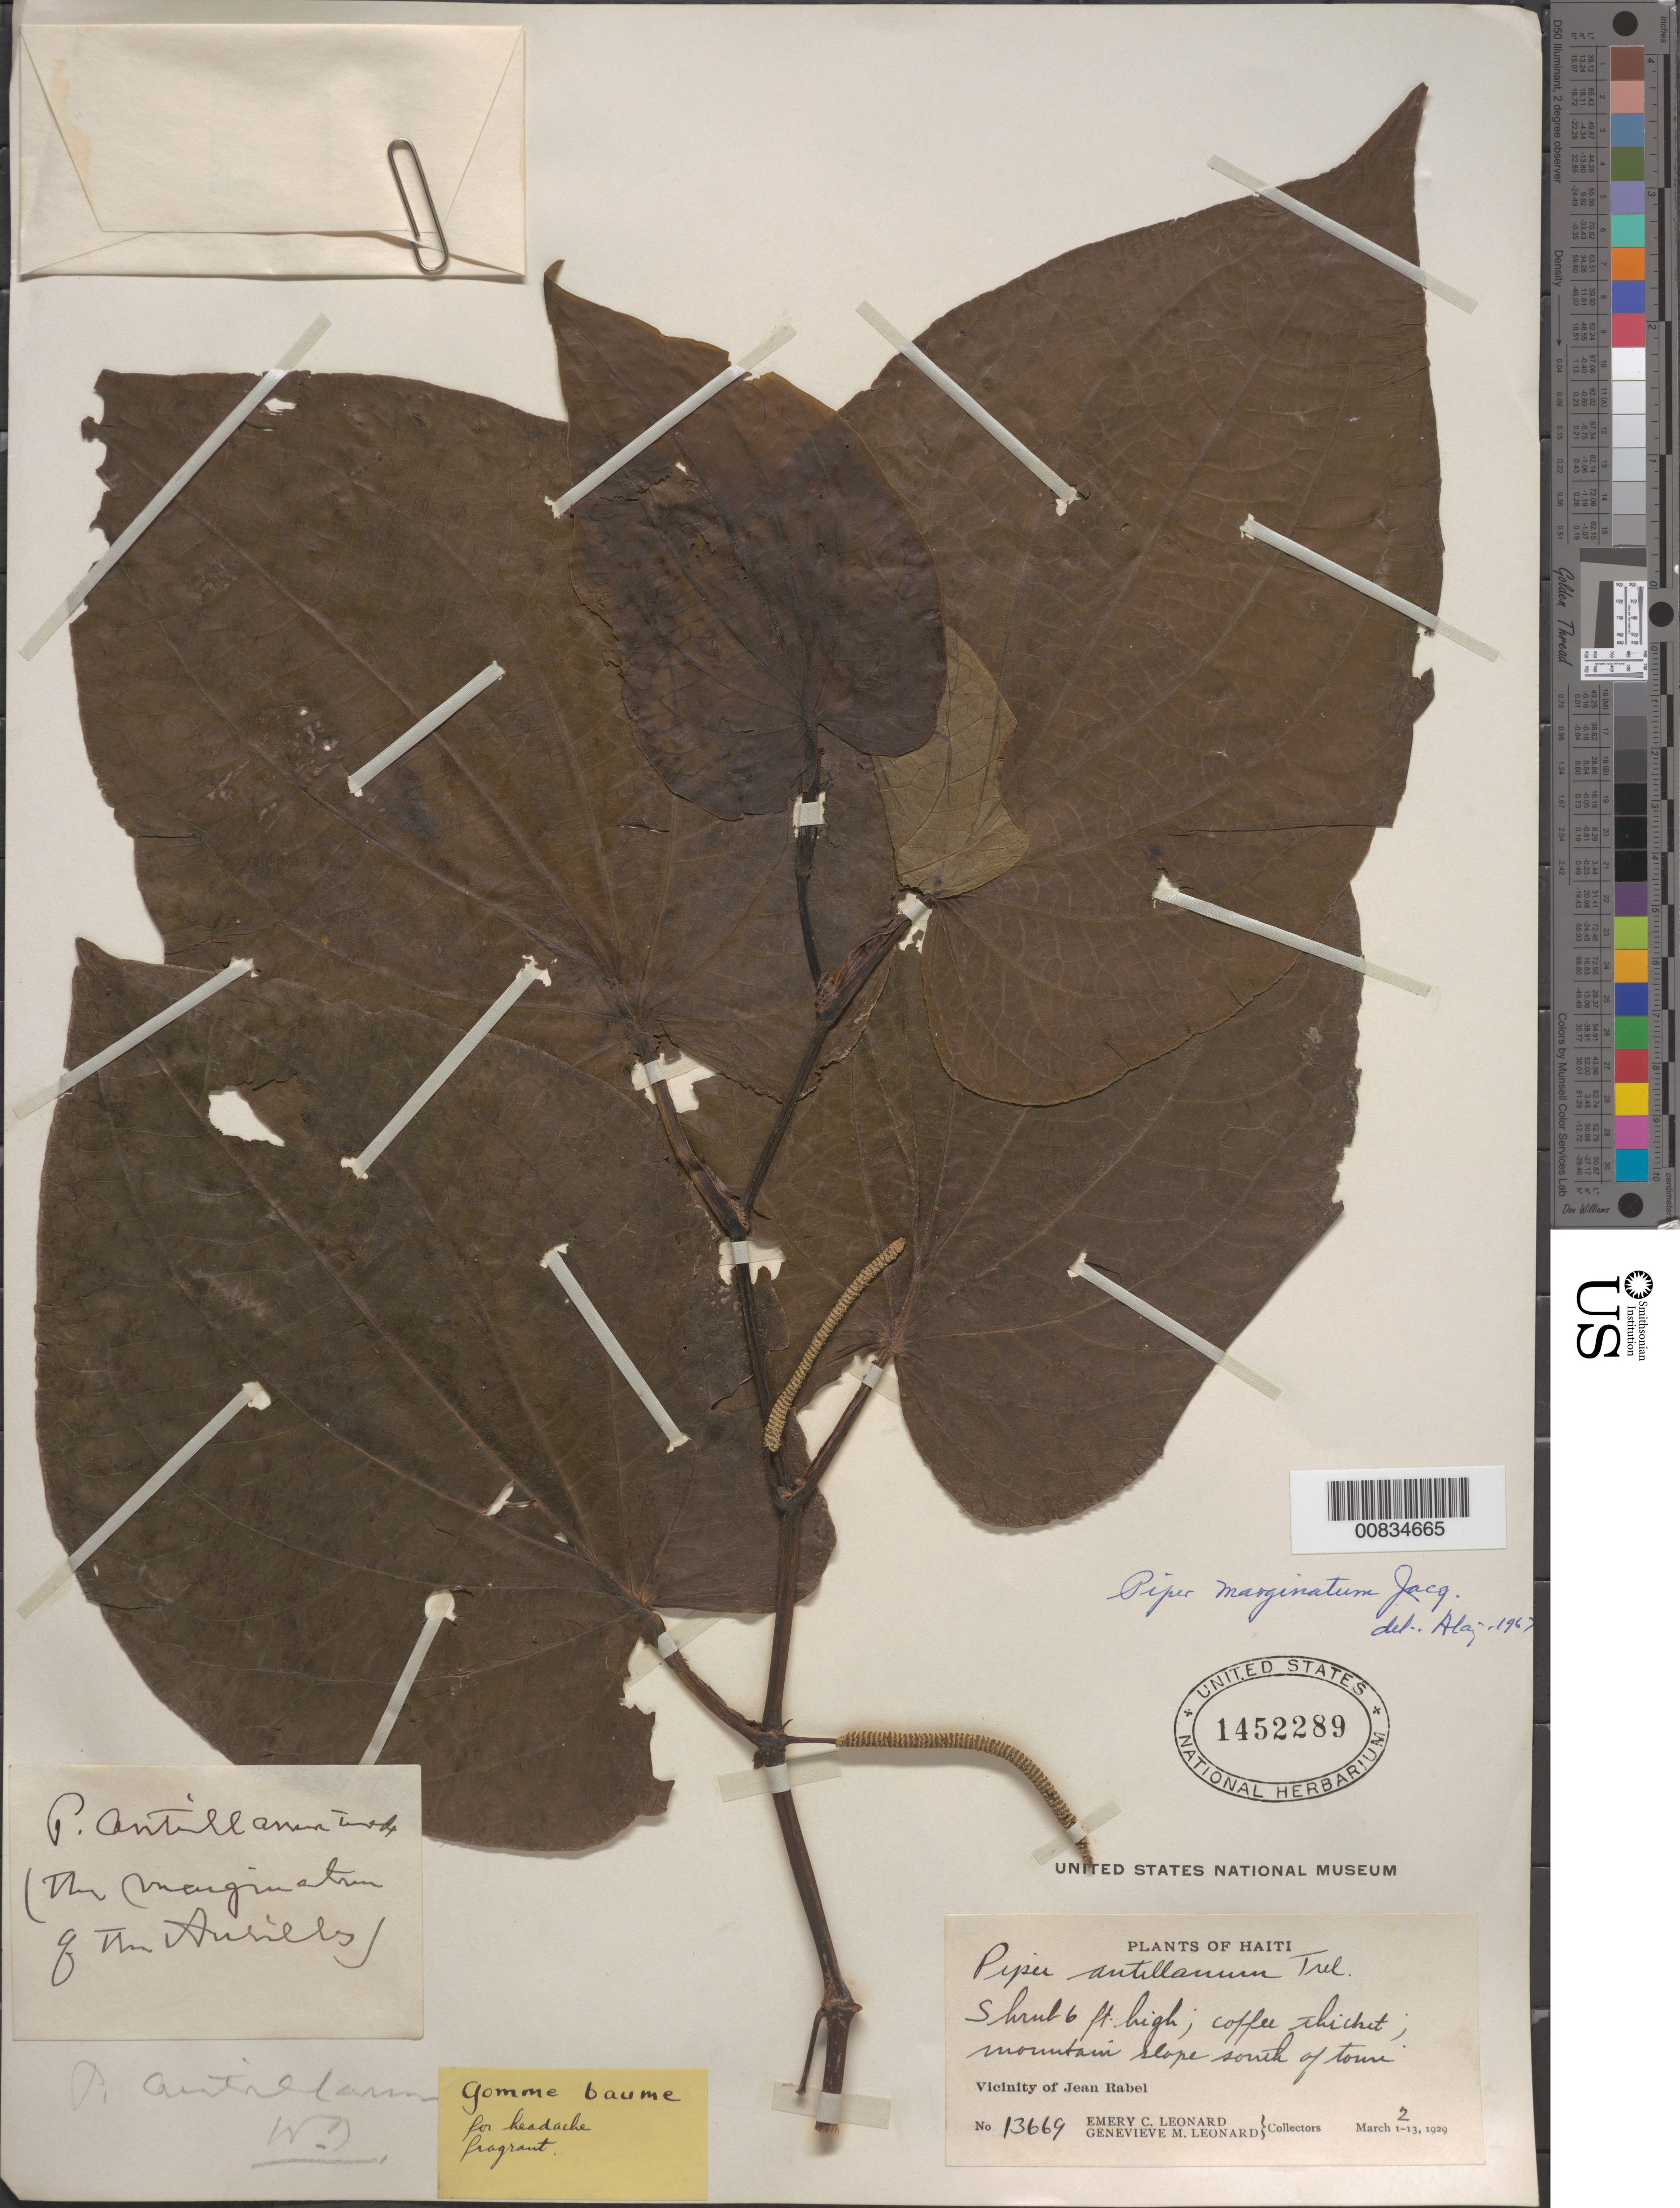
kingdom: Plantae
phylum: Tracheophyta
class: Magnoliopsida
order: Piperales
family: Piperaceae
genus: Piper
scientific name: Piper marginatum var. domatiiferum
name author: Trel.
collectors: E. C. Leonard & G. M. Leonard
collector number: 13669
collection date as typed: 02 Mar 1929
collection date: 1929-03-02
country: Haiti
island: Hispaniola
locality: Vicinity of Jean Rabel. Mountain slope south of town.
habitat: Coffee thicket.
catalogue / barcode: US 1452289